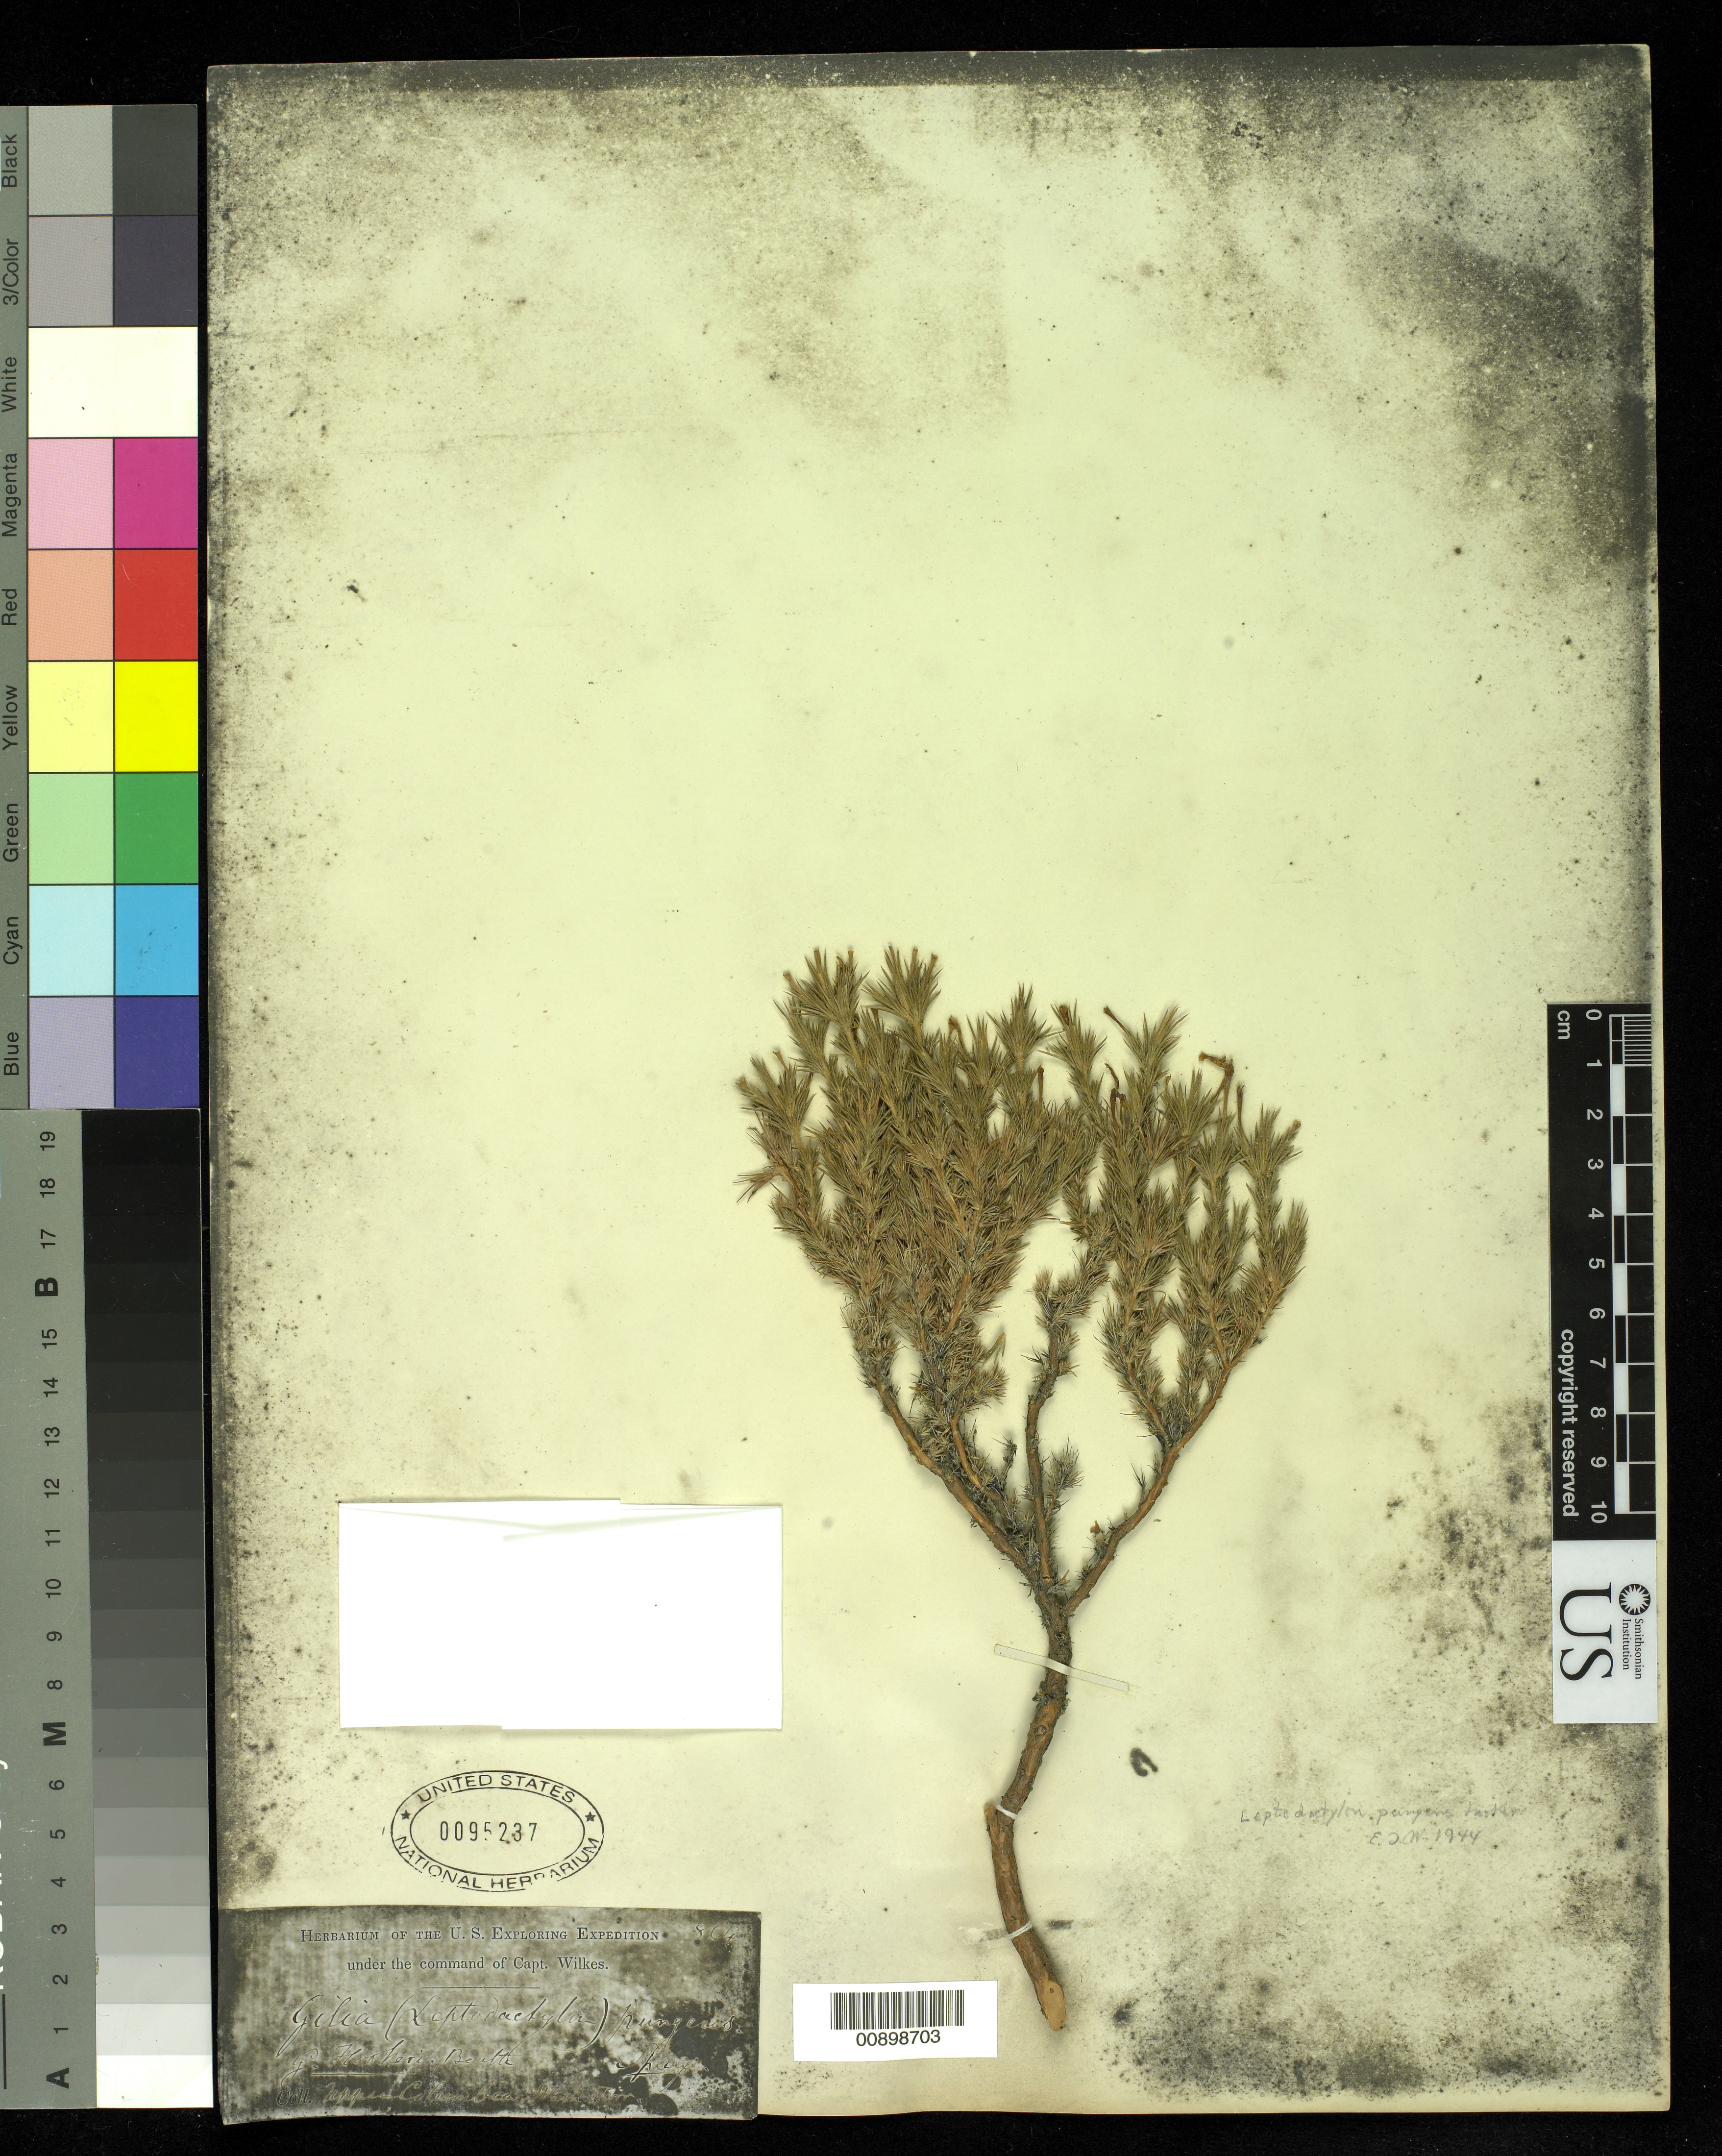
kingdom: Plantae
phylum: Tracheophyta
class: Magnoliopsida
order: Ericales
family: Polemoniaceae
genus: Linanthus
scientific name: Linanthus pungens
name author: (Torr.) J.M. Porter & L.A. Johnson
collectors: Wilkes Explor. Exped.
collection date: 1838/1842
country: United States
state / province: Washington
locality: Upper Columbia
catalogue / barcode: US 95237